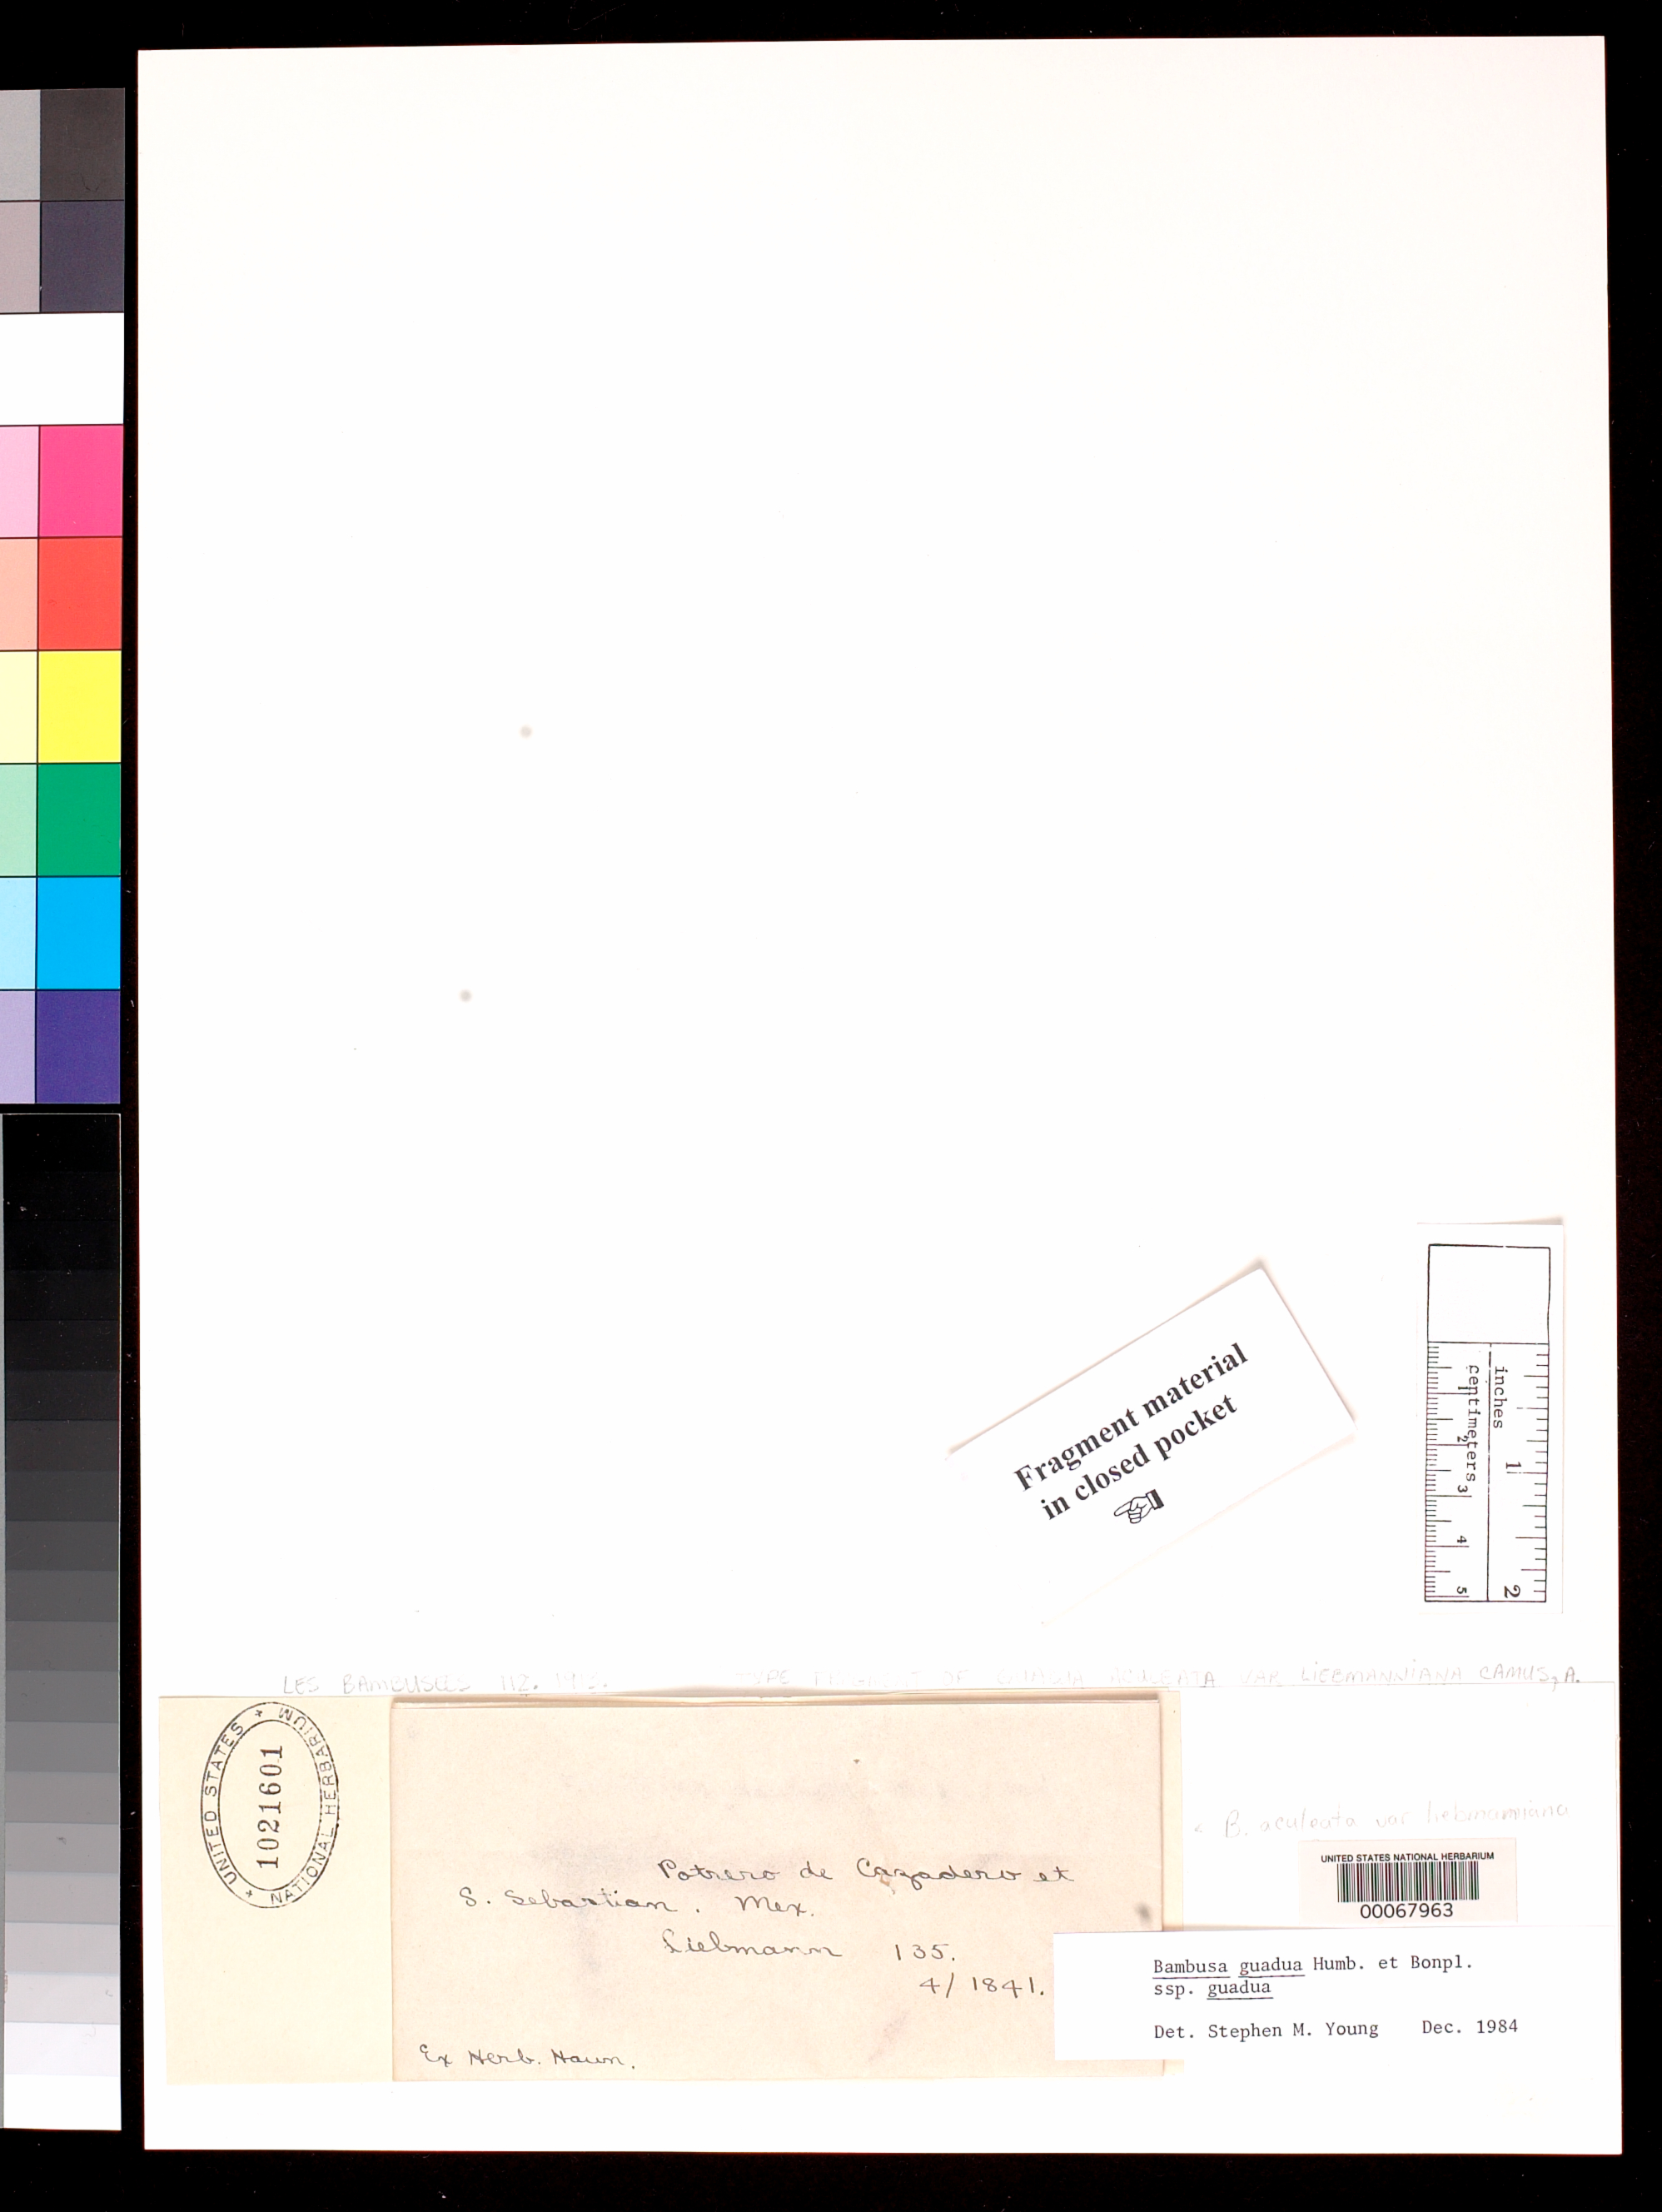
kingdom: Plantae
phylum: Tracheophyta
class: Liliopsida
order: Poales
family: Poaceae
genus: Guadua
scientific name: Guadua aculeata var. liebmanniana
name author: E.G. Camus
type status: Syntype Fragment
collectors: F. M. Liebmann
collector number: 135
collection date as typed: Apr 1841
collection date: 1841-04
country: Mexico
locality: Potrero de Cazadero and San Sebastian.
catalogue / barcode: US 1021601